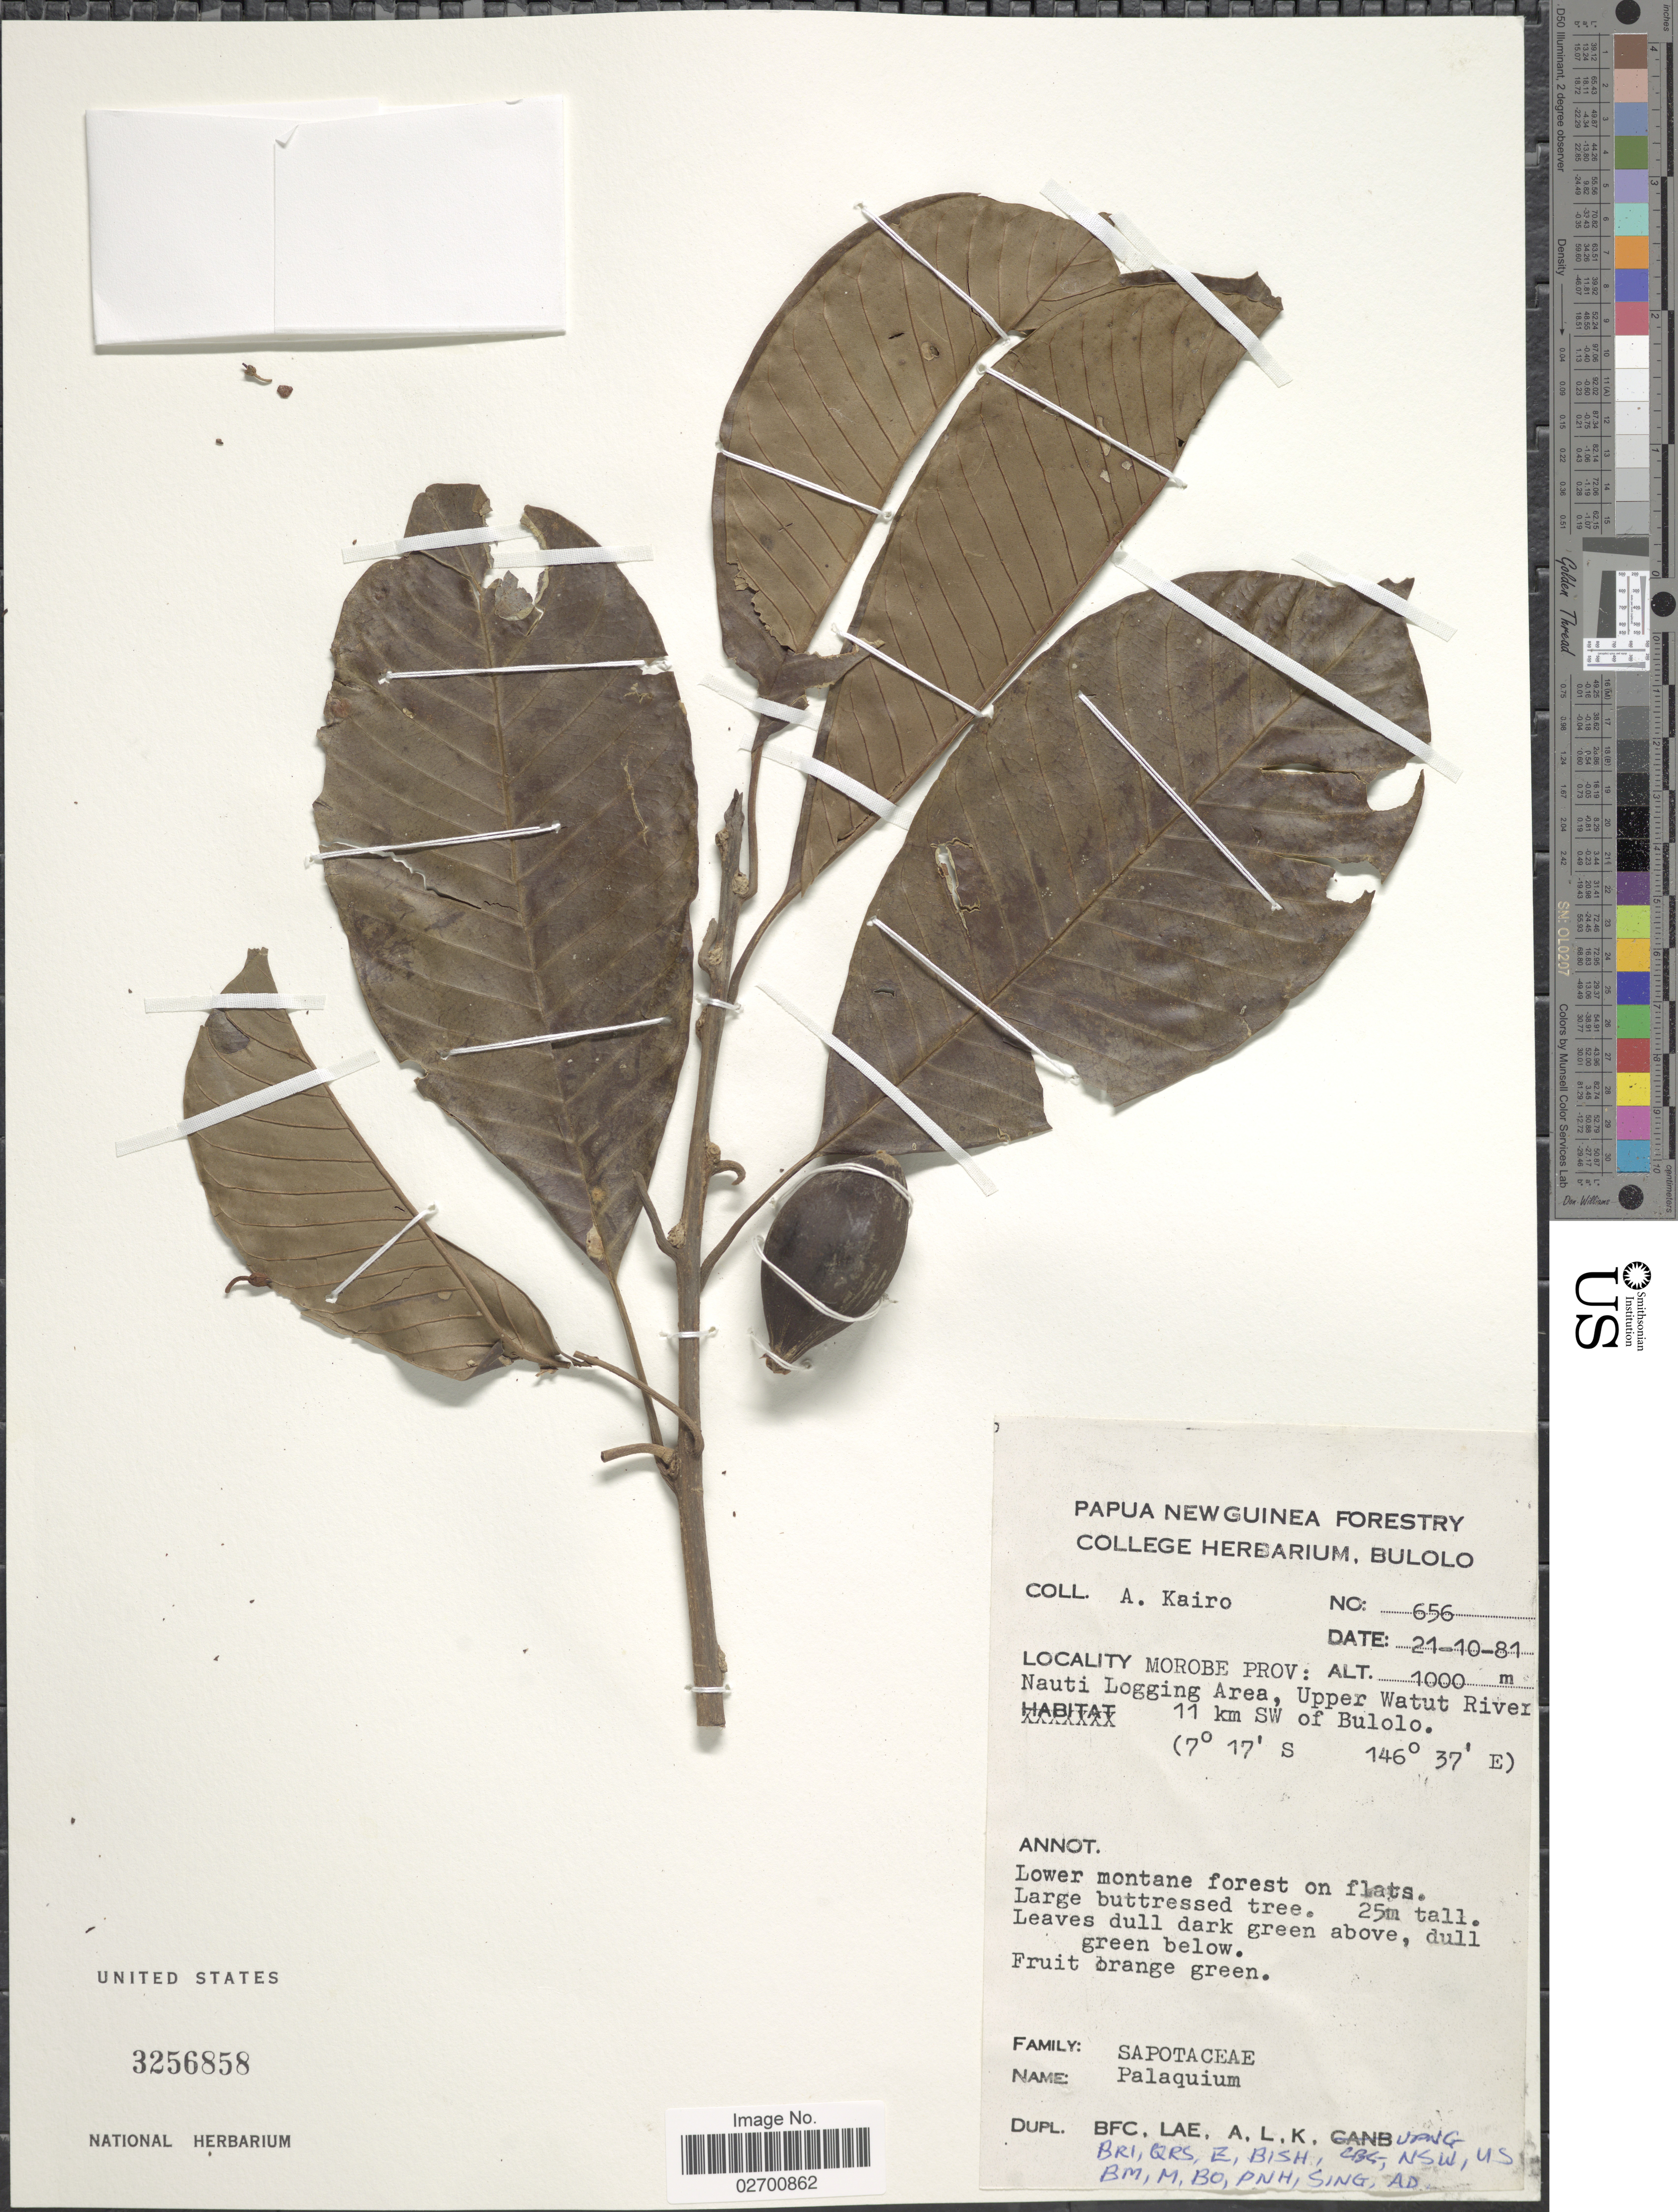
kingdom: Plantae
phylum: Tracheophyta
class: Magnoliopsida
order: Ericales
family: Sapotaceae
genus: Palaquium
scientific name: Palaquium sp.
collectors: A. Kairo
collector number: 656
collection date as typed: Transcribed d/m/y: 21/10/81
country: Papua New Guinea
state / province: Morobe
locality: Nauti Logging Area, Upper Watut River 11 km SW of Bulolo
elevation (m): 1000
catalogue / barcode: US 3256858